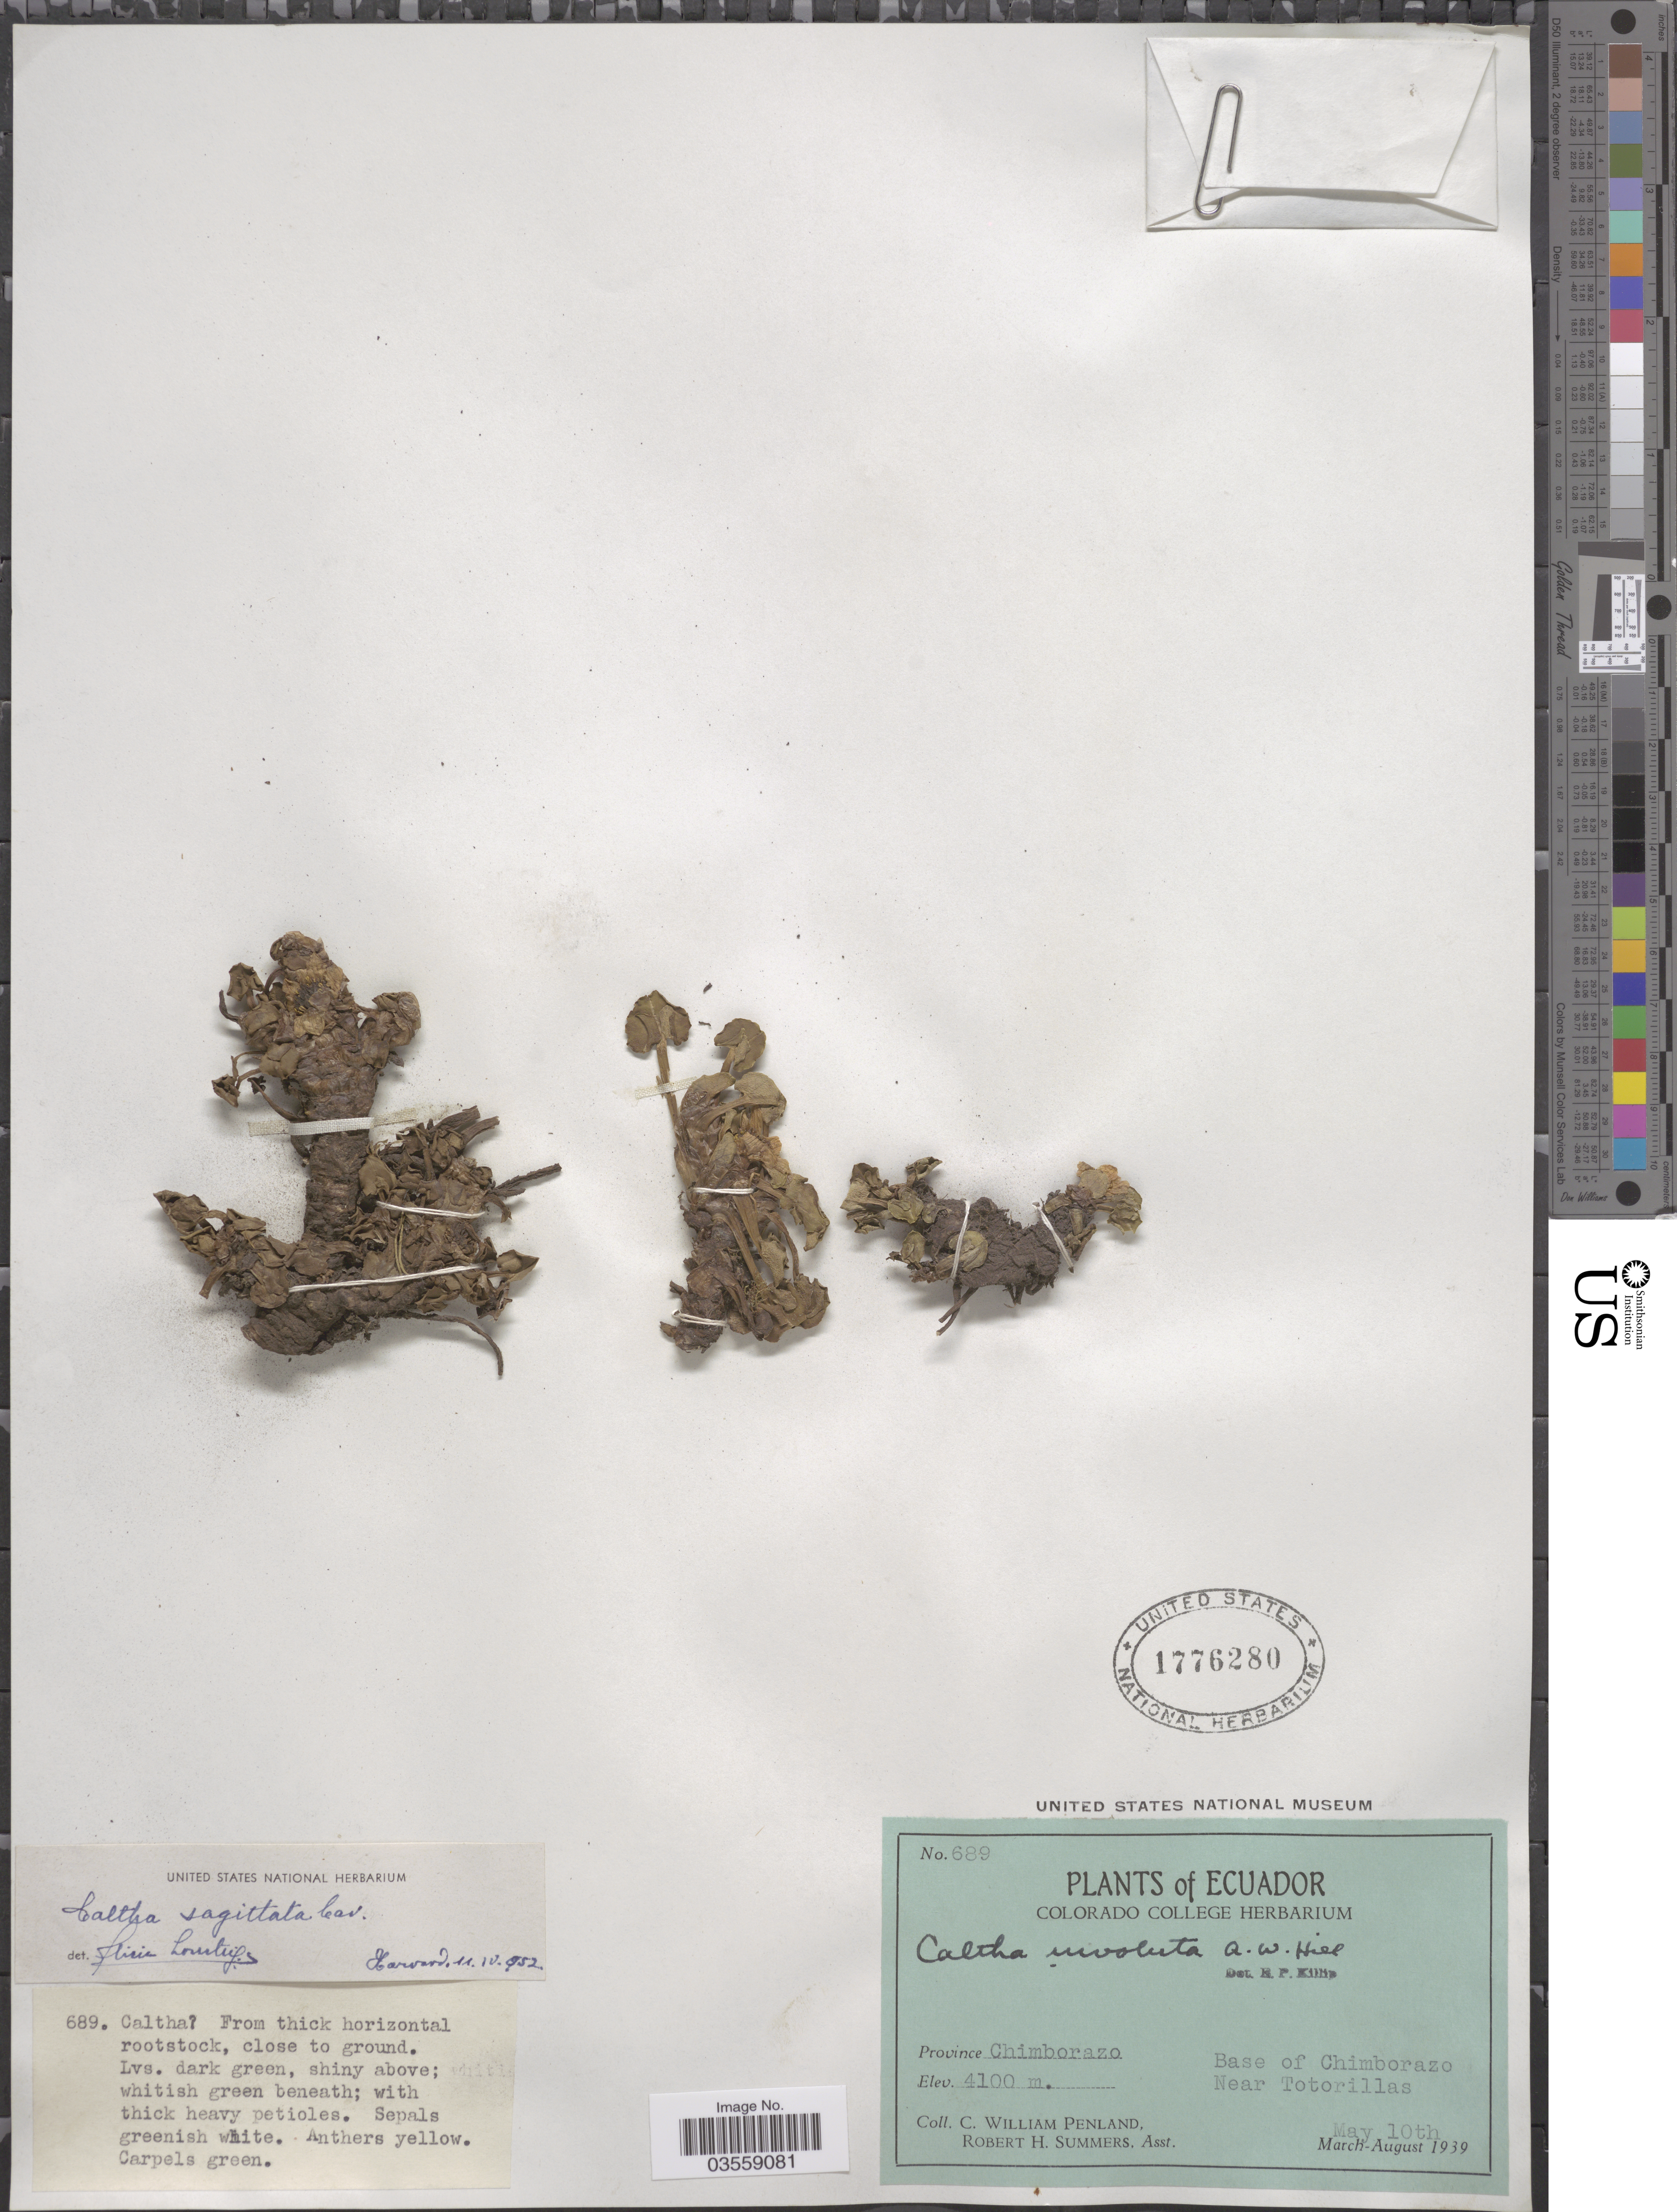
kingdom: Plantae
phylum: Tracheophyta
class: Magnoliopsida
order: Ranunculales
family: Ranunculaceae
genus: Caltha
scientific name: Caltha sagittata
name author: Cav.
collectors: C. W. Penland & R. Summers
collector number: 689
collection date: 1939-05-10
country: Ecuador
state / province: Chimborazo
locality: Base of Chimborazo, Near Totorillas.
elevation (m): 4100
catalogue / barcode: US 1776280